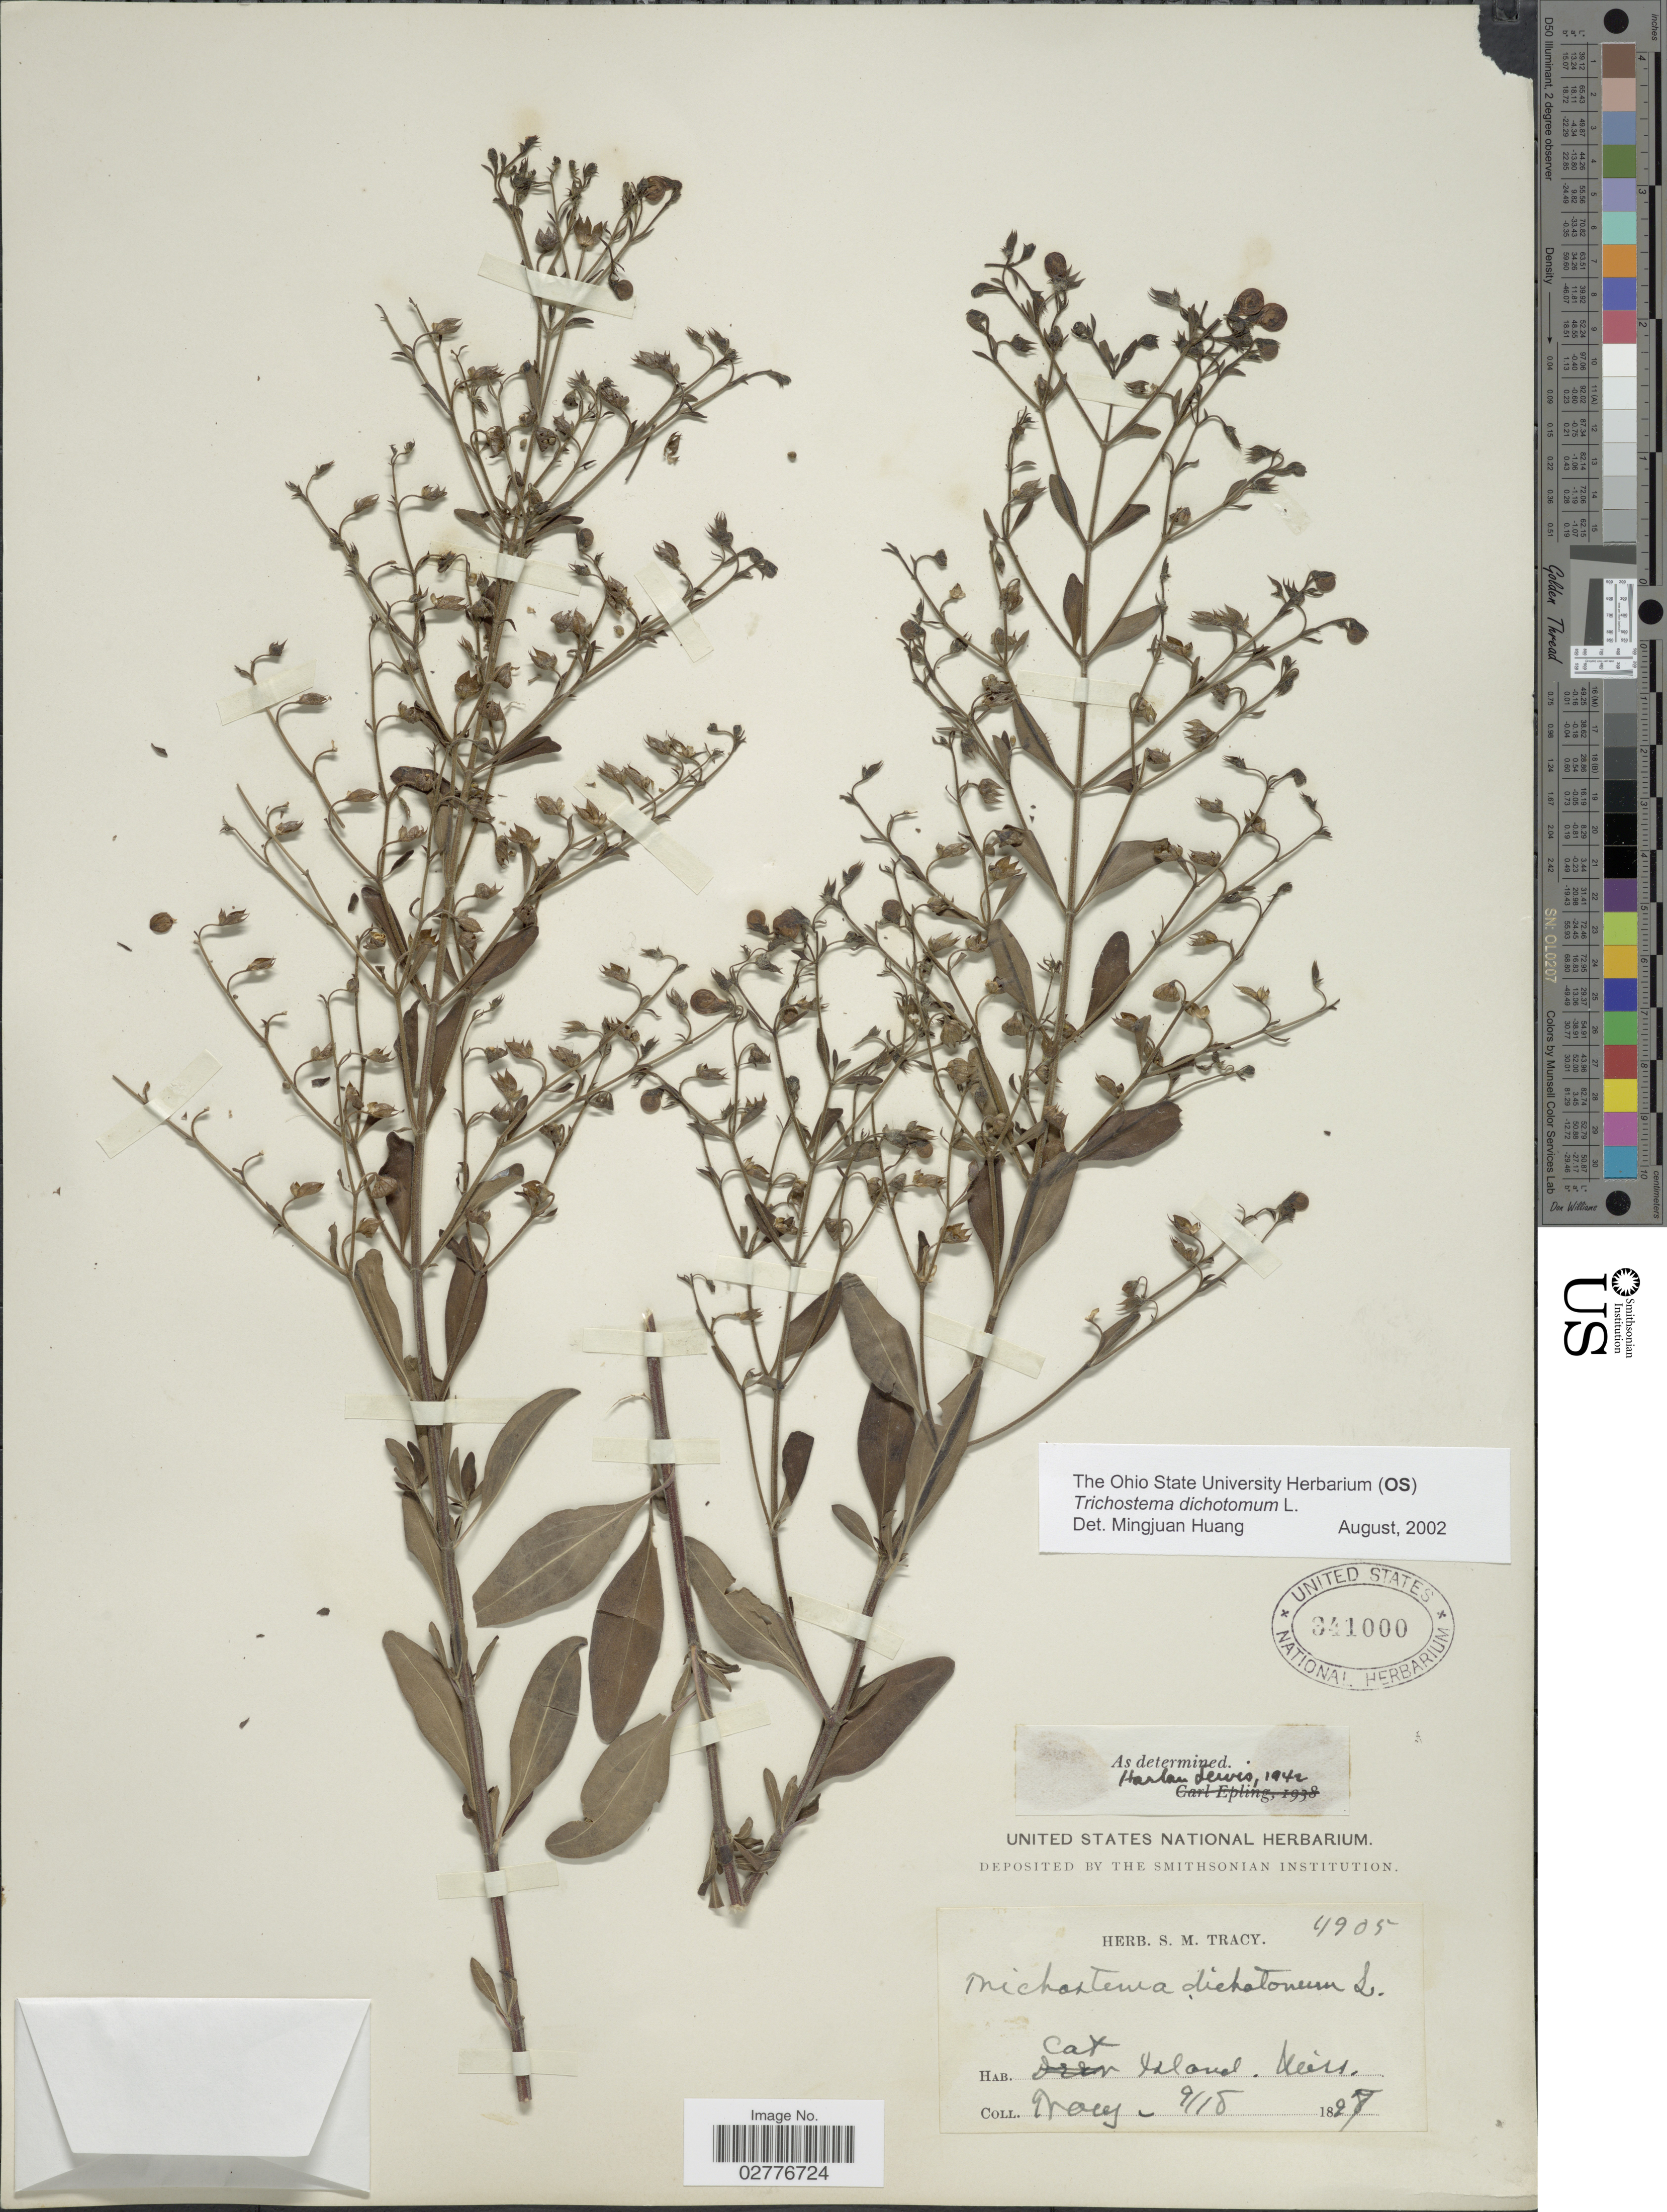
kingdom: Plantae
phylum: Tracheophyta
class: Magnoliopsida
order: Lamiales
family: Lamiaceae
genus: Trichostema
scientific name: Trichostema dichotomum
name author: L.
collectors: S. M. Tracy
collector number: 4905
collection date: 1827-09-18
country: United States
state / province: Mississippi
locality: Cat Island.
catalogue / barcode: US 341000